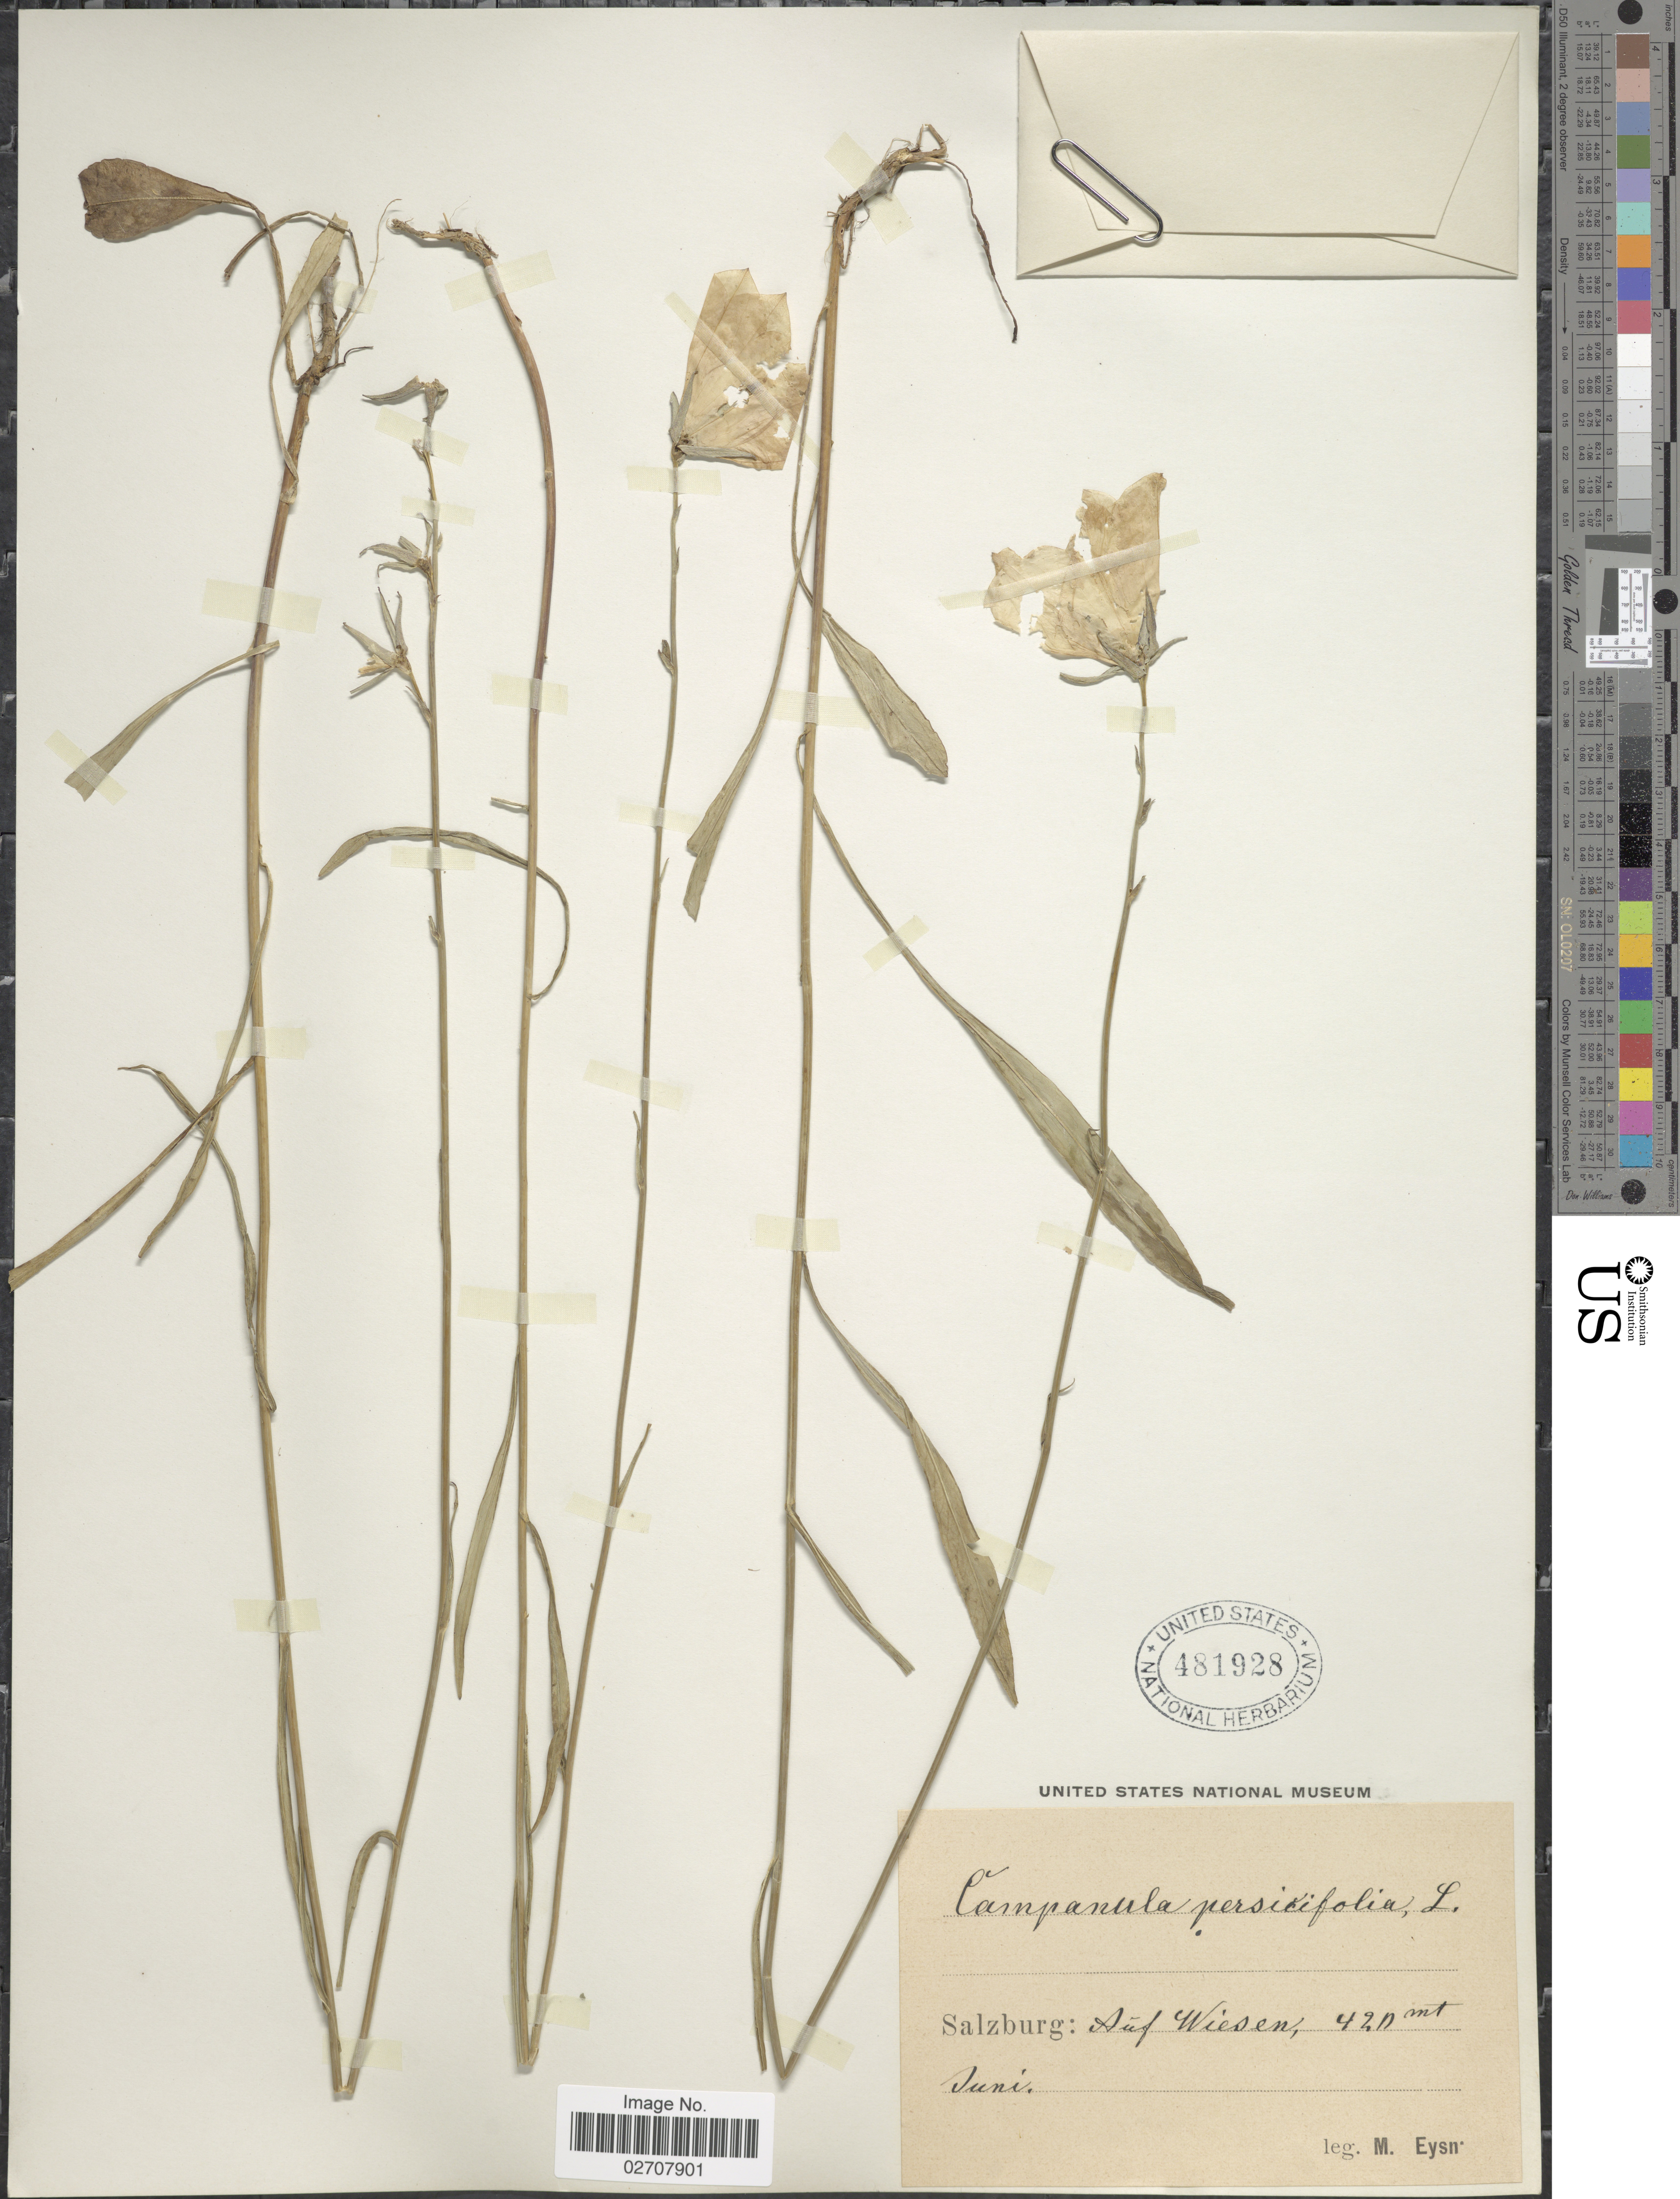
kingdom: Plantae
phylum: Tracheophyta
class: Magnoliopsida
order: Asterales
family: Campanulaceae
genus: Campanula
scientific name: Campanula persicifolia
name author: L.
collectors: M. Eysn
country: Austria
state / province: Salzburg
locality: Auf Wiesen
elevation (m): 420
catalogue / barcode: US 481928